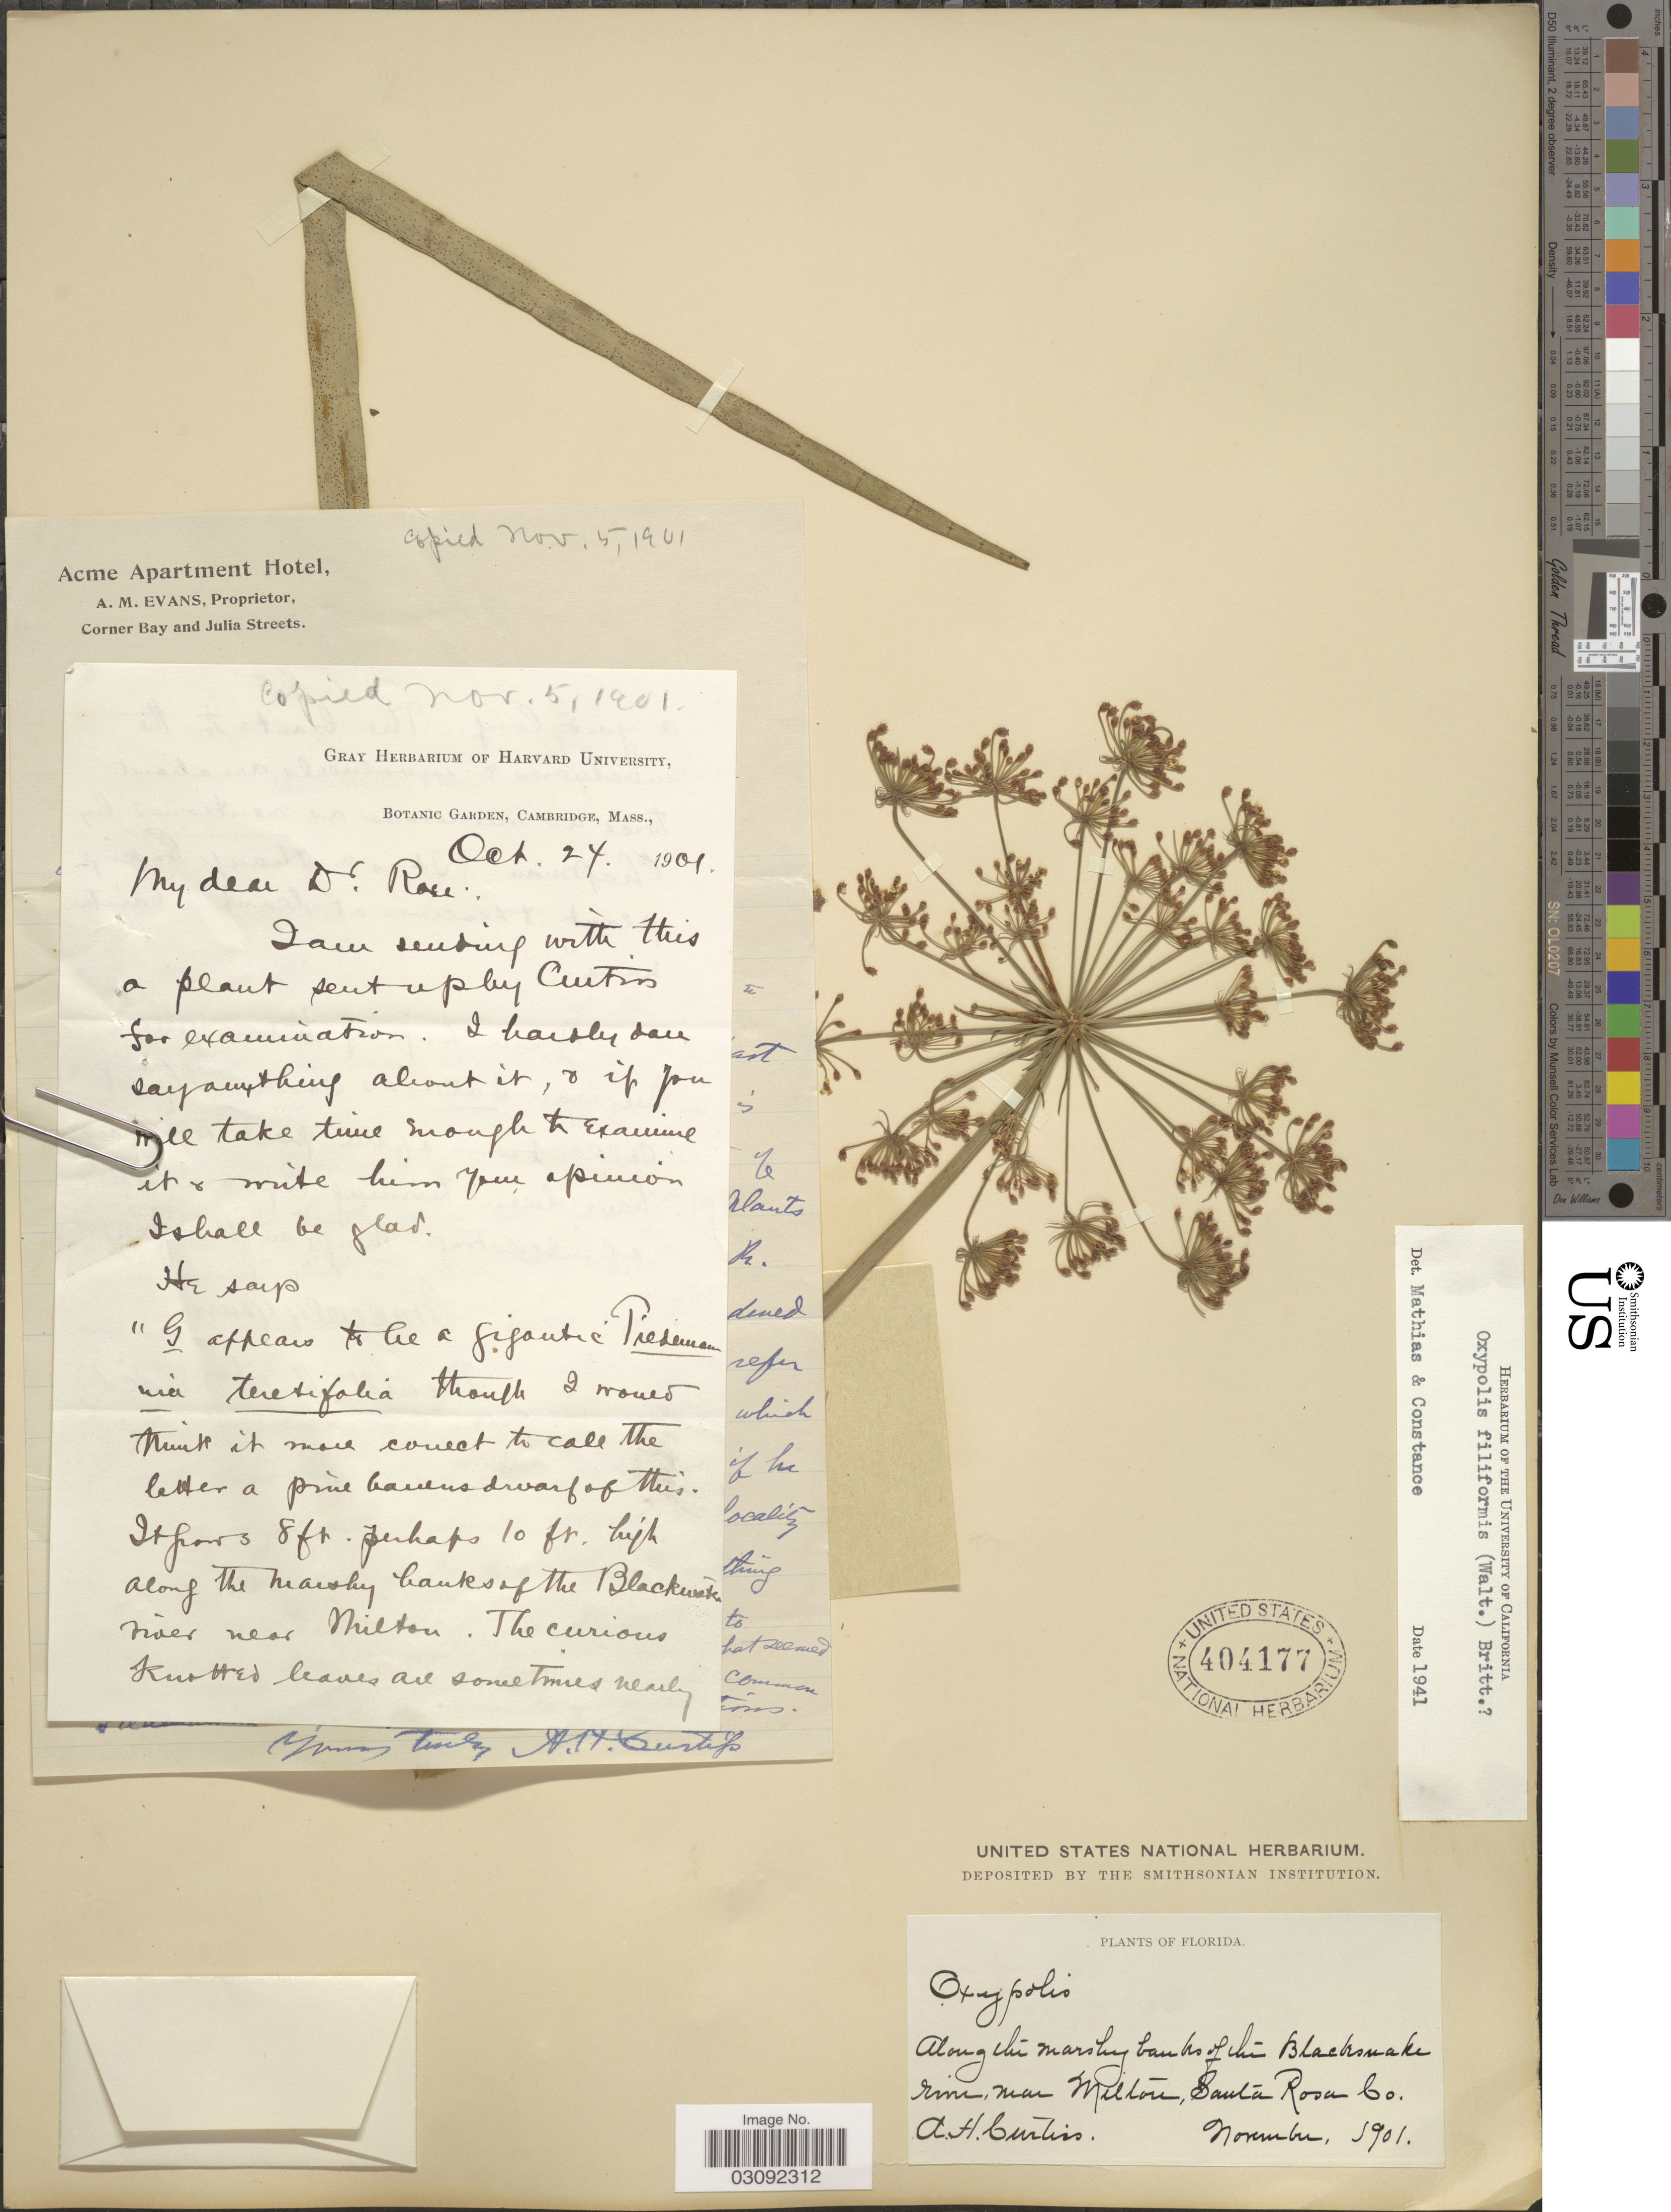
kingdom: Plantae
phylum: Tracheophyta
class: Magnoliopsida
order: Apiales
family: Apiaceae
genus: Oxypolis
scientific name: Oxypolis filiformis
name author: (Walter) Britton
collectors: A. H. Curtiss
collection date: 1901-11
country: United States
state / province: Florida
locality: Along the marshy banks of the Blacksnake river, near Milton, Santa Rosa Co.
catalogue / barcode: US 404177